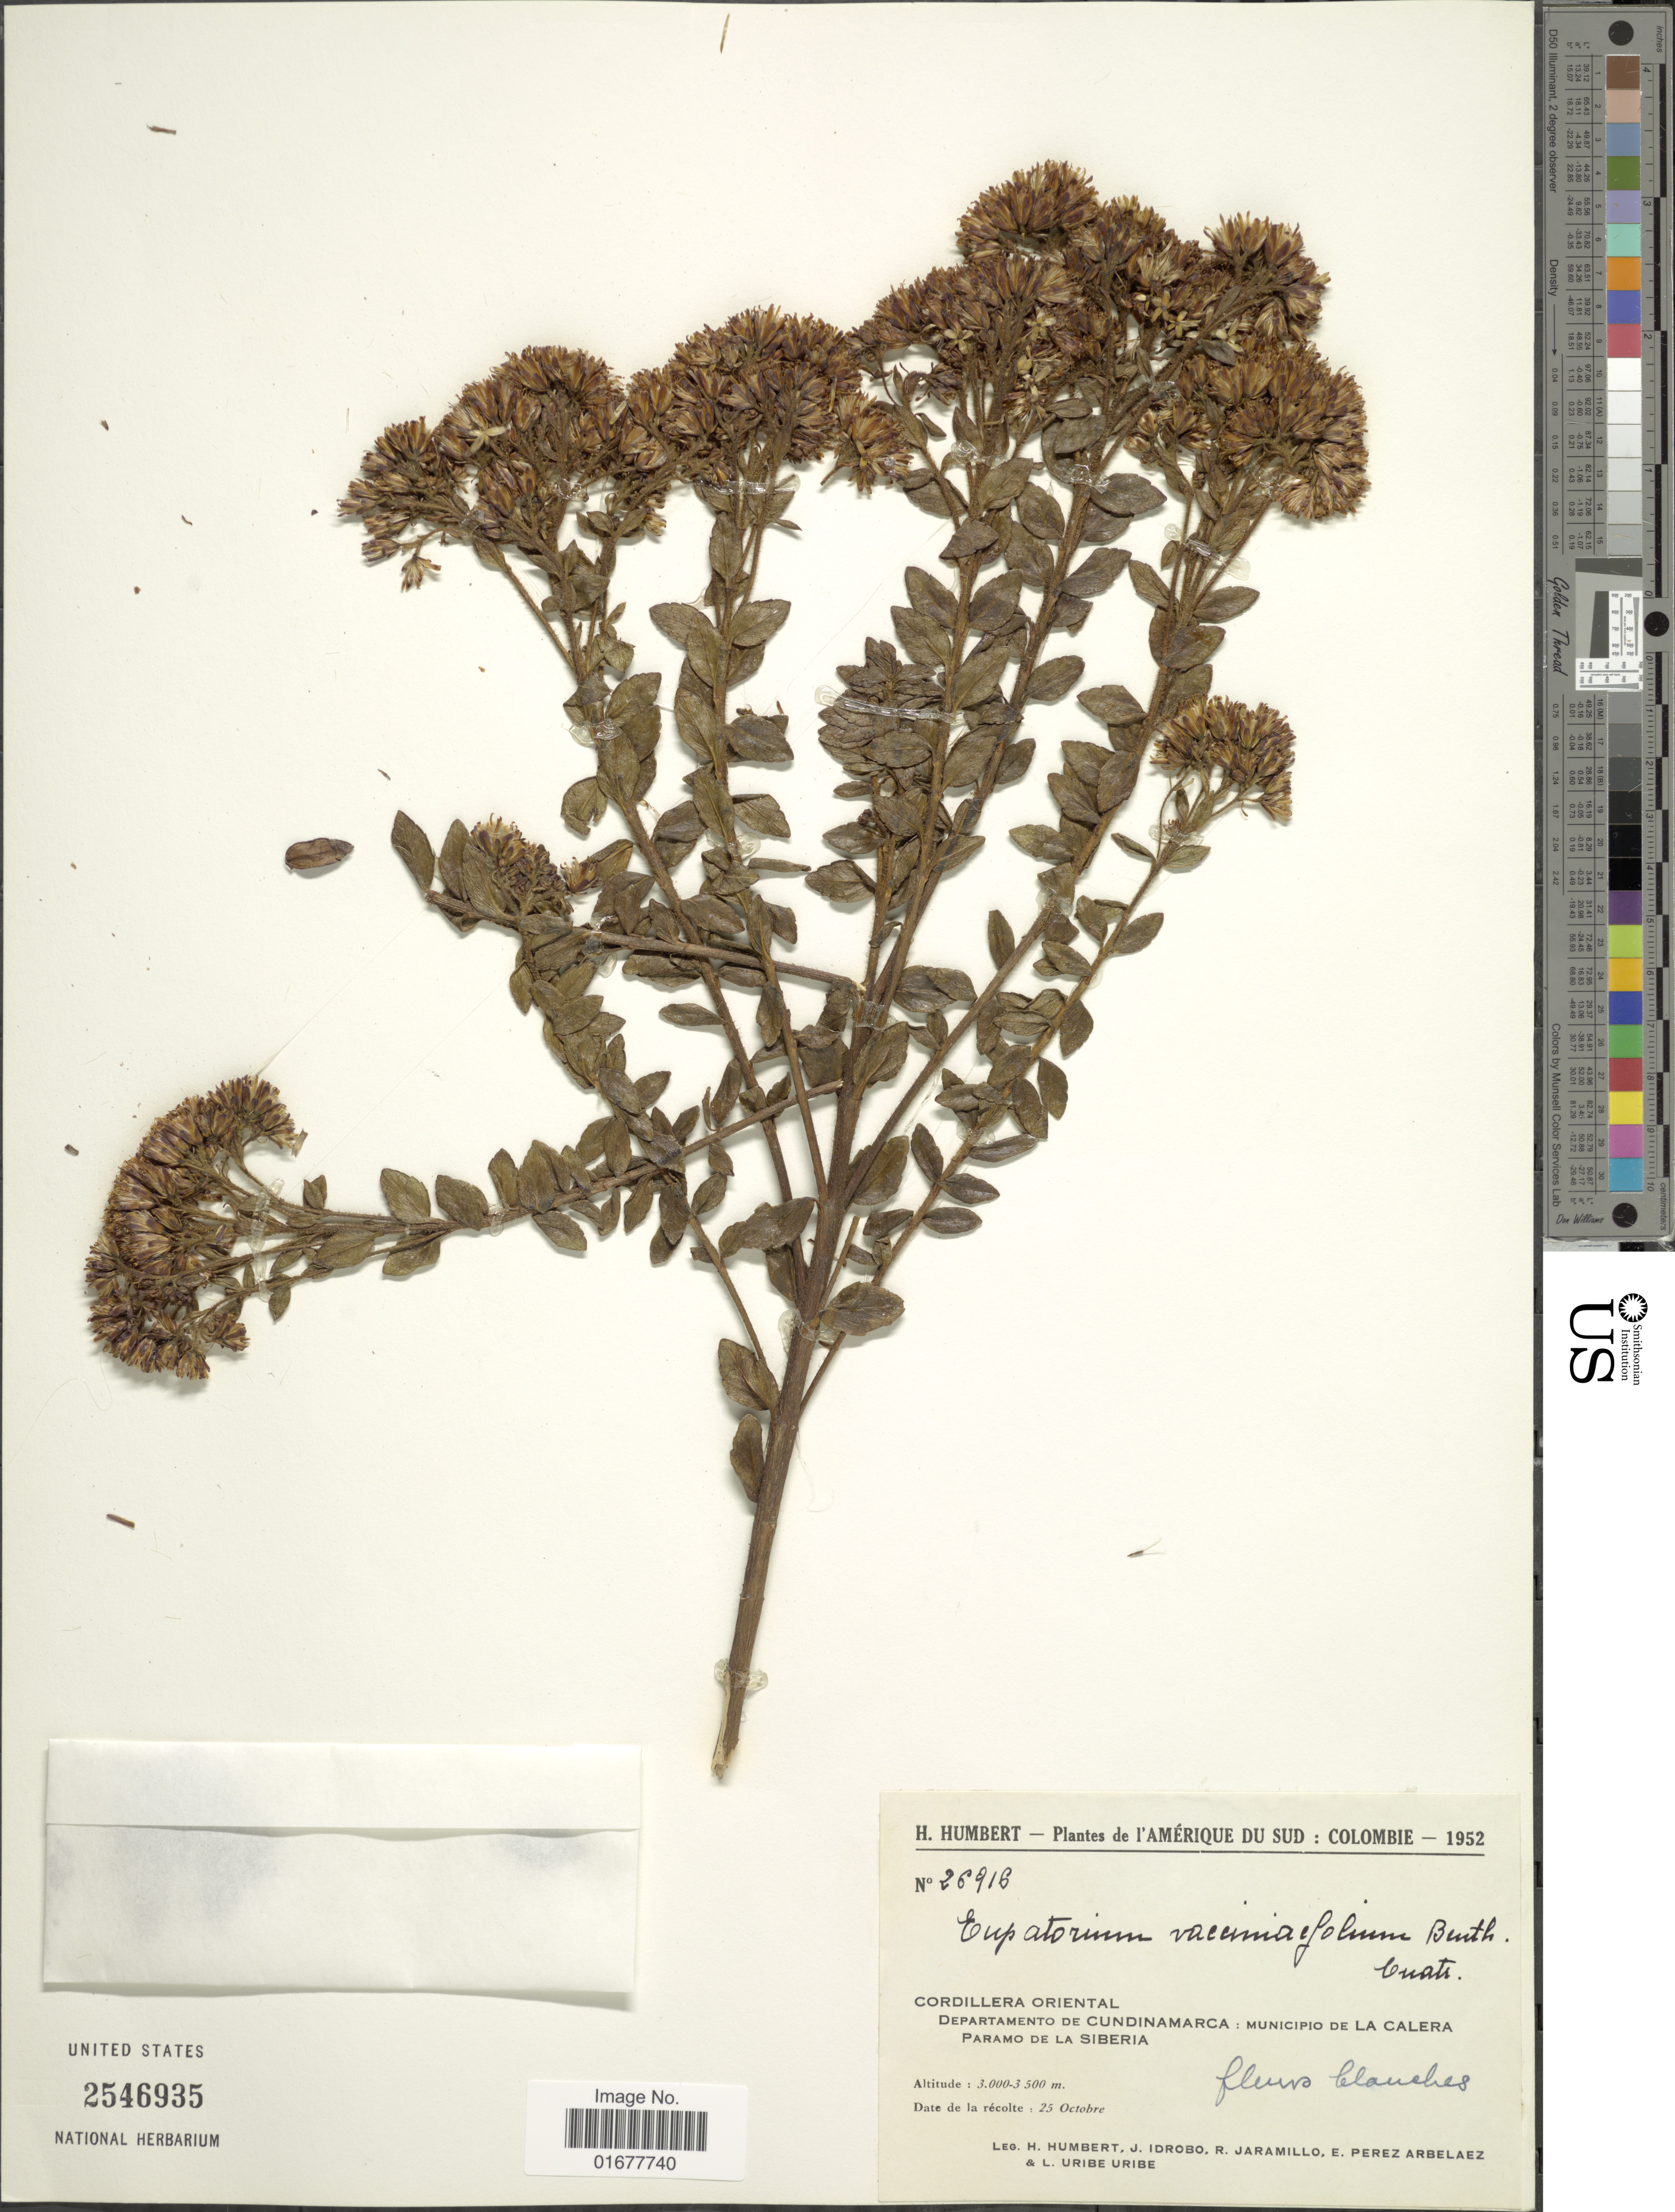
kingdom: Plantae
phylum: Tracheophyta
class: Magnoliopsida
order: Asterales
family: Asteraceae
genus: Ageratina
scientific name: Ageratina vacciniaefolia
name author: (Benth.) R.M. King & H. Rob.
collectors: H. Humbert, J. M. Idrobo, R. Jaramillo M., E. Pérez Arbeláez & L. Uribe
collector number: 26916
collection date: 1952-10-25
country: Colombia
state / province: Cundinamarca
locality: Cordillera Oriental, Municipio de La Calera, Paramo de La Siberia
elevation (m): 3000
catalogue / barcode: US 2546935